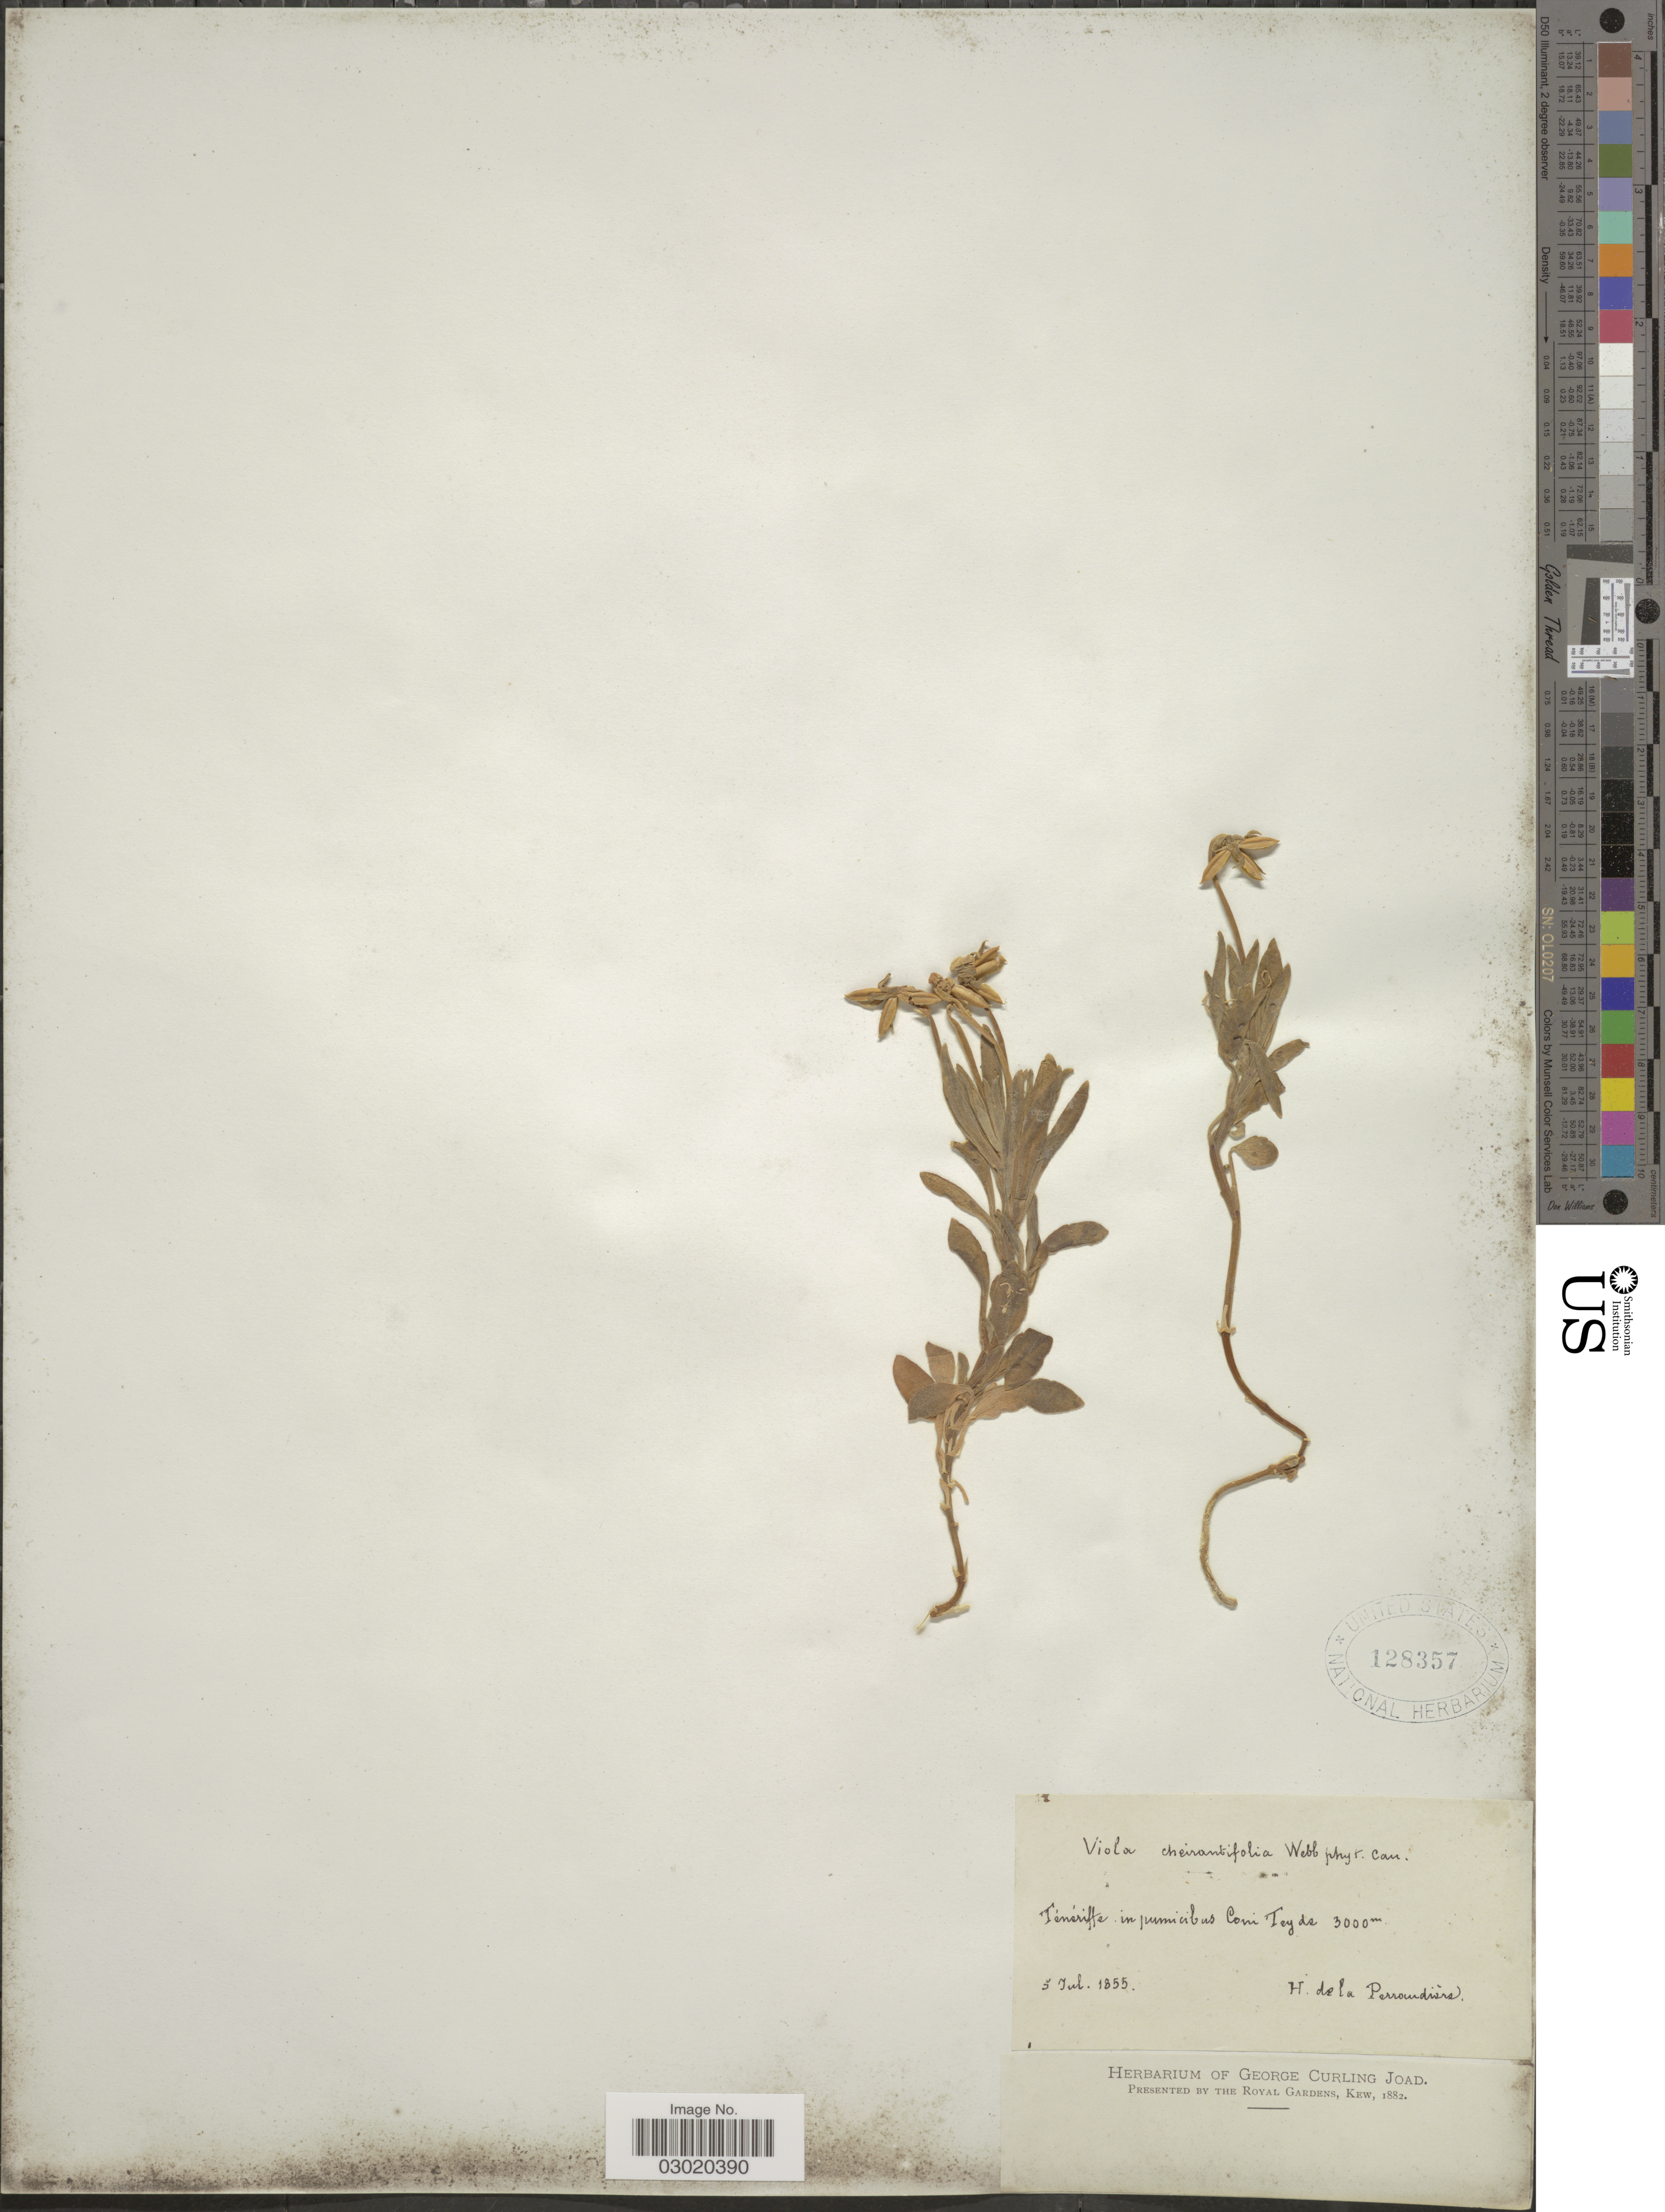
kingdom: Plantae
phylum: Tracheophyta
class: Magnoliopsida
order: Malpighiales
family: Violaceae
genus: Viola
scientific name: Viola cheiranthifolia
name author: Humb. & Bonpl.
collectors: H. de la Perraudière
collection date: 1855-07-05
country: Spain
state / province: Canarias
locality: Ténériffe, in pumicibus Coni Teyde (Teide)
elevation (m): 3000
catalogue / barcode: US 128357